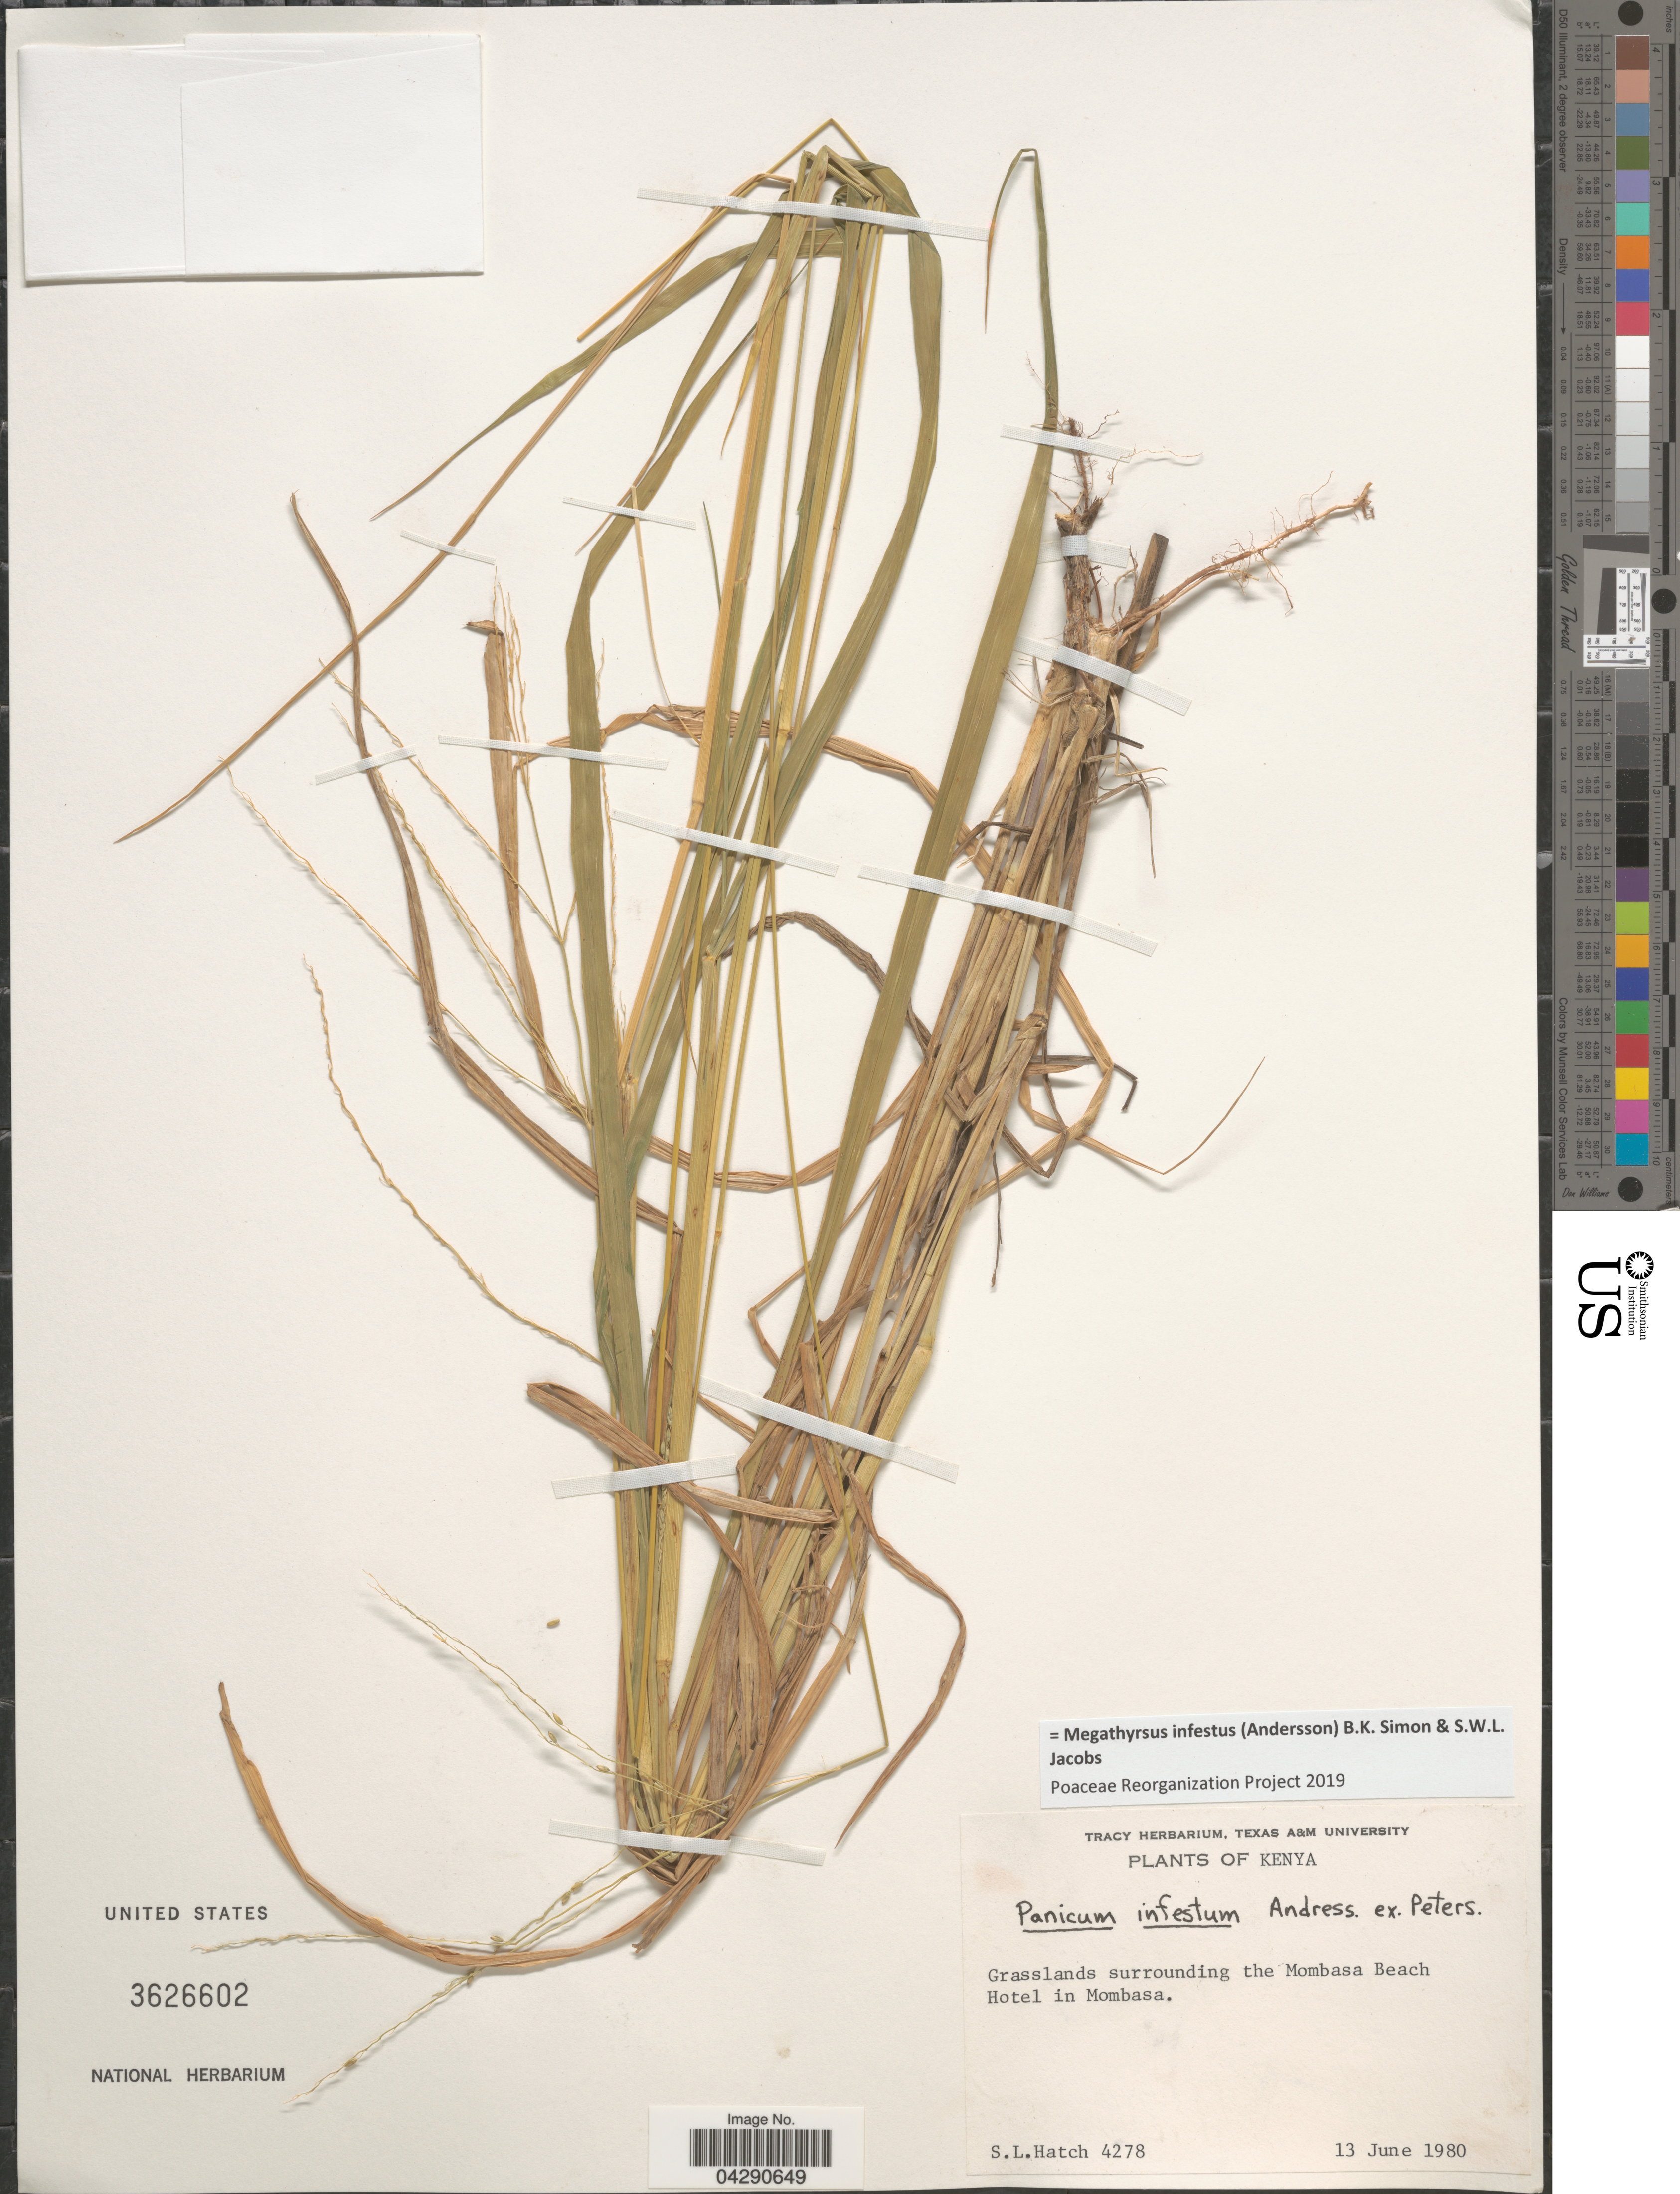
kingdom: Plantae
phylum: Tracheophyta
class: Liliopsida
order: Poales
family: Poaceae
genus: Megathyrsus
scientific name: Megathyrsus infestus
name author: (Peters) B.K. Simon & S.W.L. Jacobs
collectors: S. Hatch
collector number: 4278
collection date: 1980-06-13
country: Kenya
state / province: Mombasa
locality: Grasslands surrounding the Mombasa Beach Hotel in Mombasa.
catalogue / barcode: US 3626602